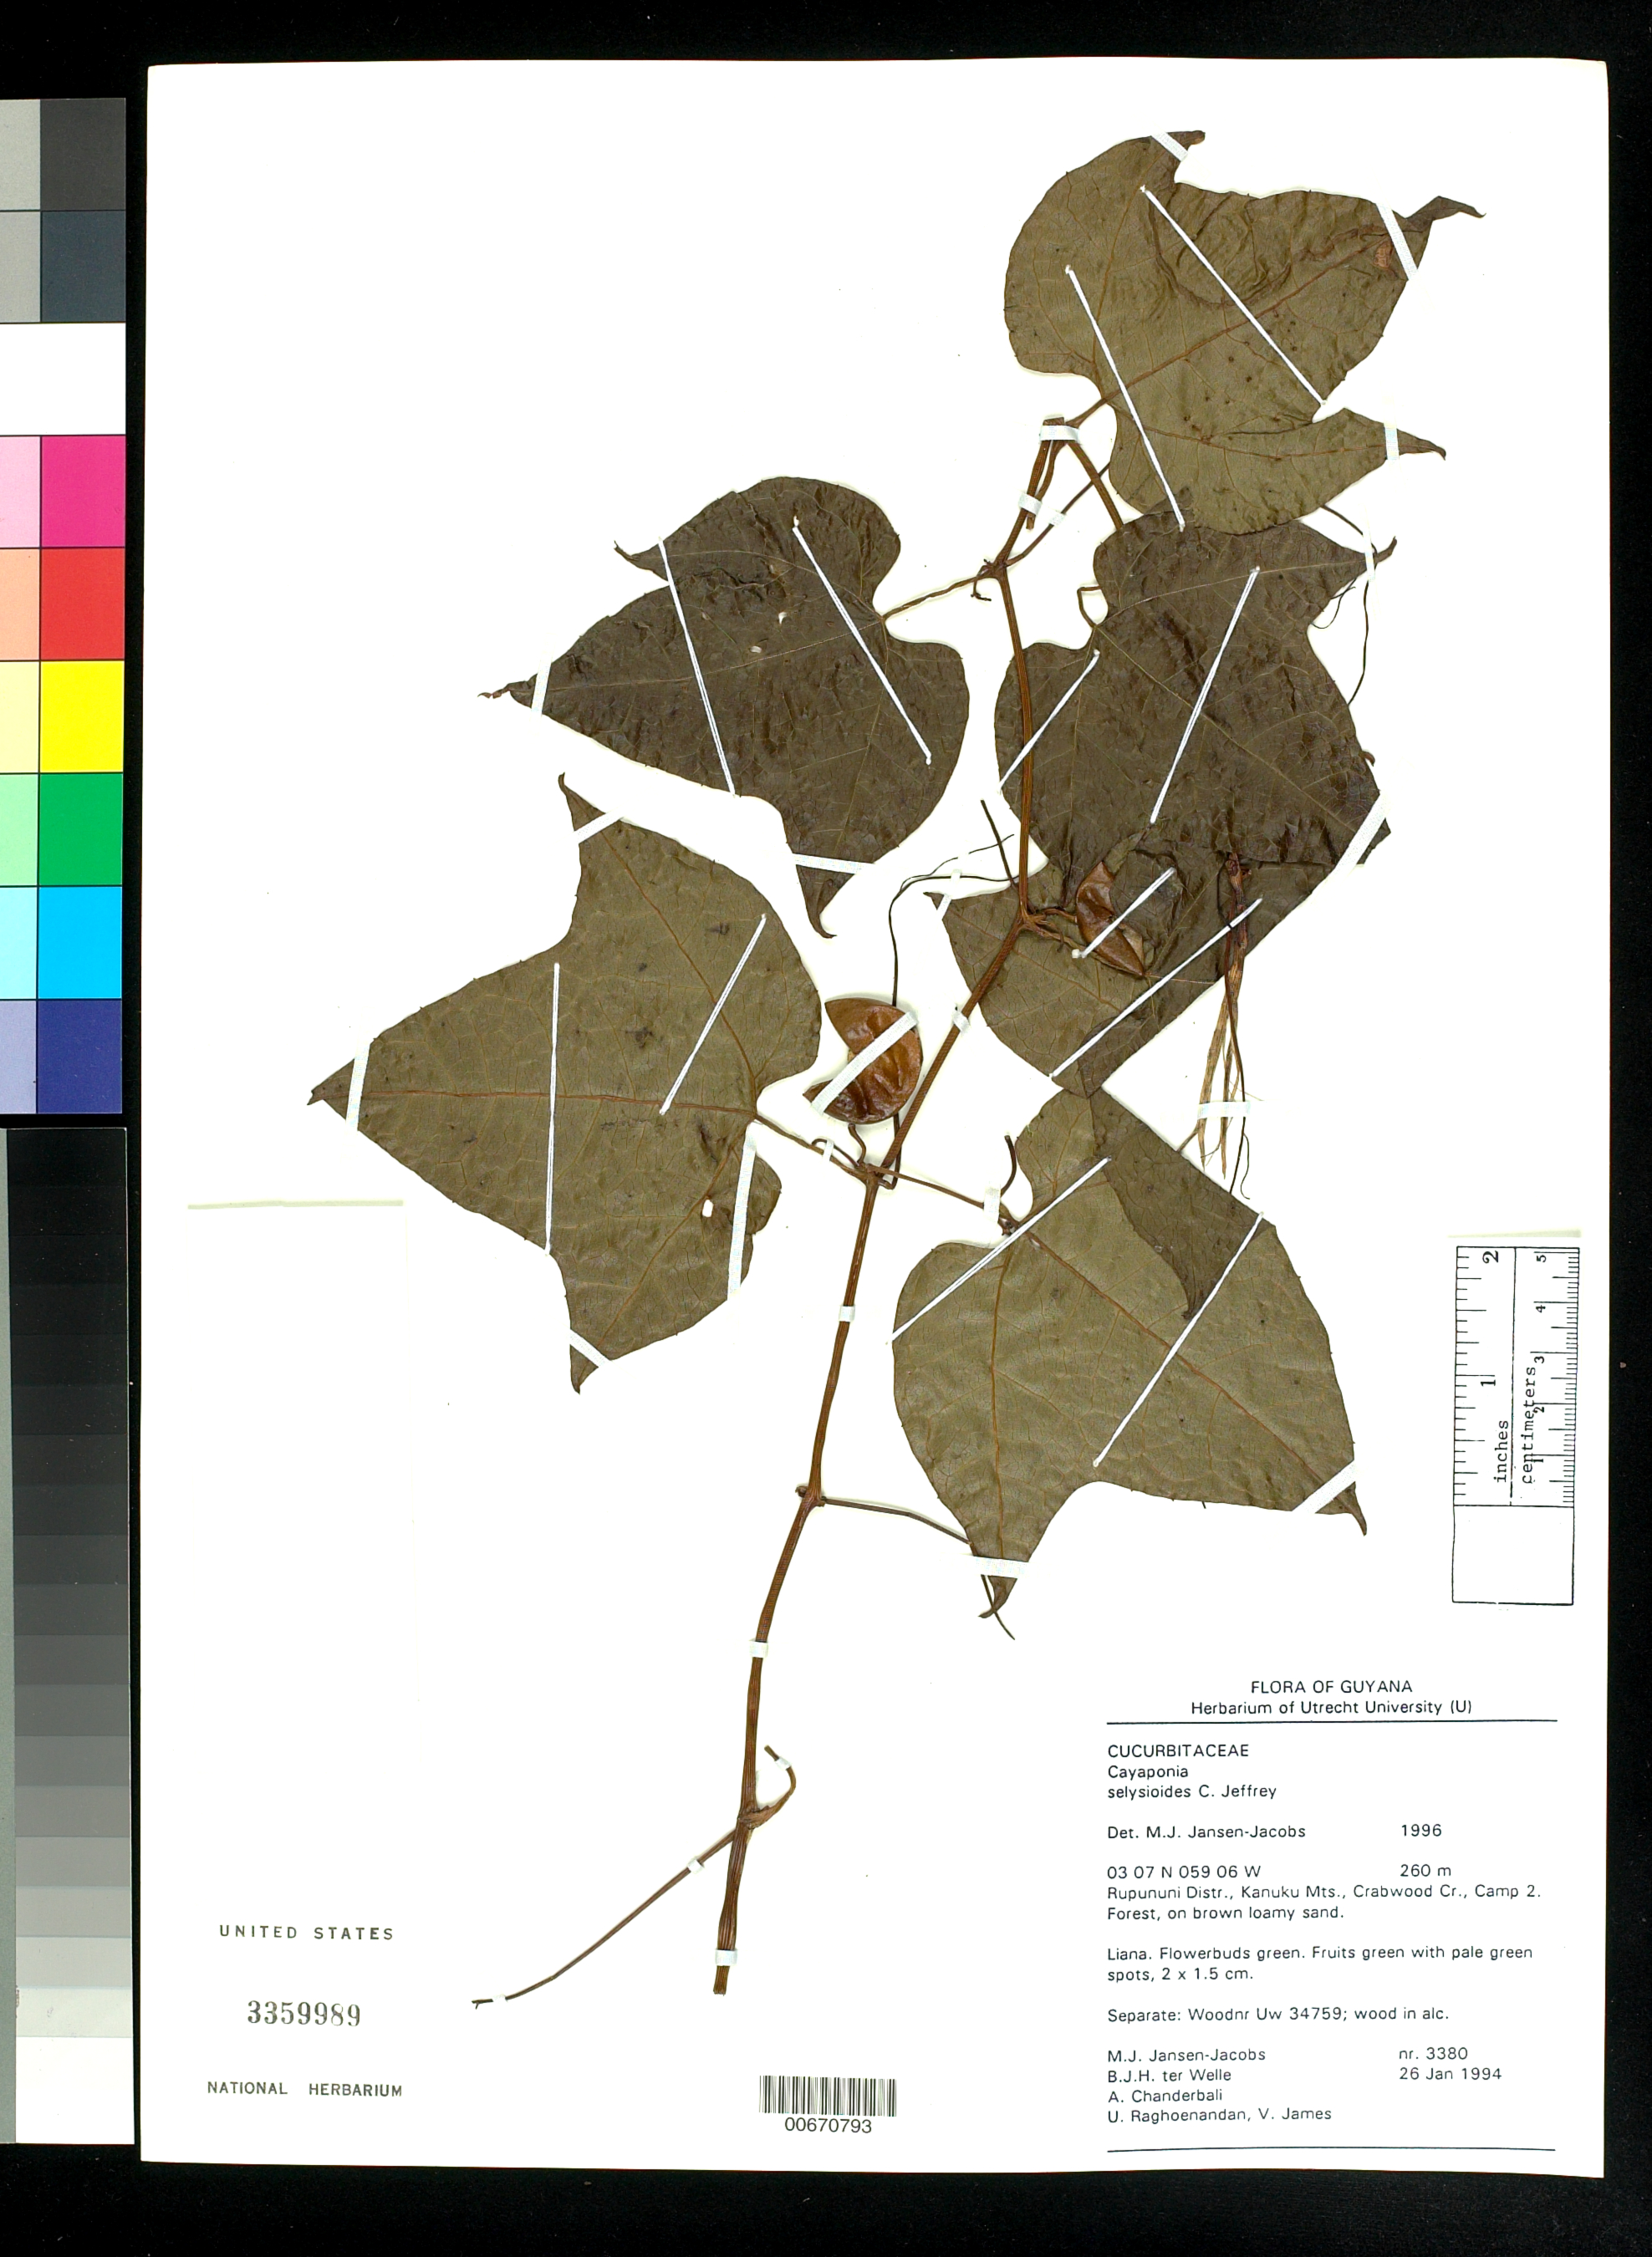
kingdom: Plantae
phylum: Tracheophyta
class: Magnoliopsida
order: Cucurbitales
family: Cucurbitaceae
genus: Cayaponia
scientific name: Cayaponia selysioides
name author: C. Jeffrey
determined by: Jansen-Jacobs, M. J., (U), Nationaal Herbarium Nederland, Utrecht University branch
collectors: M. J. Jansen-Jacobs, B. Welle, A. S. Chanderbali, U. Raghoenandan & V. James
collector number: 3380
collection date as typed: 26-Jan-94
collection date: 1994-01-26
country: Guyana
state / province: U. Takutu-U. Essequibo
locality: Crabwood Cr., Camp 2, Kanuku Mts., Rupununi District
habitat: Forest, on brown loamy sand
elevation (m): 260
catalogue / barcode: US 3359989